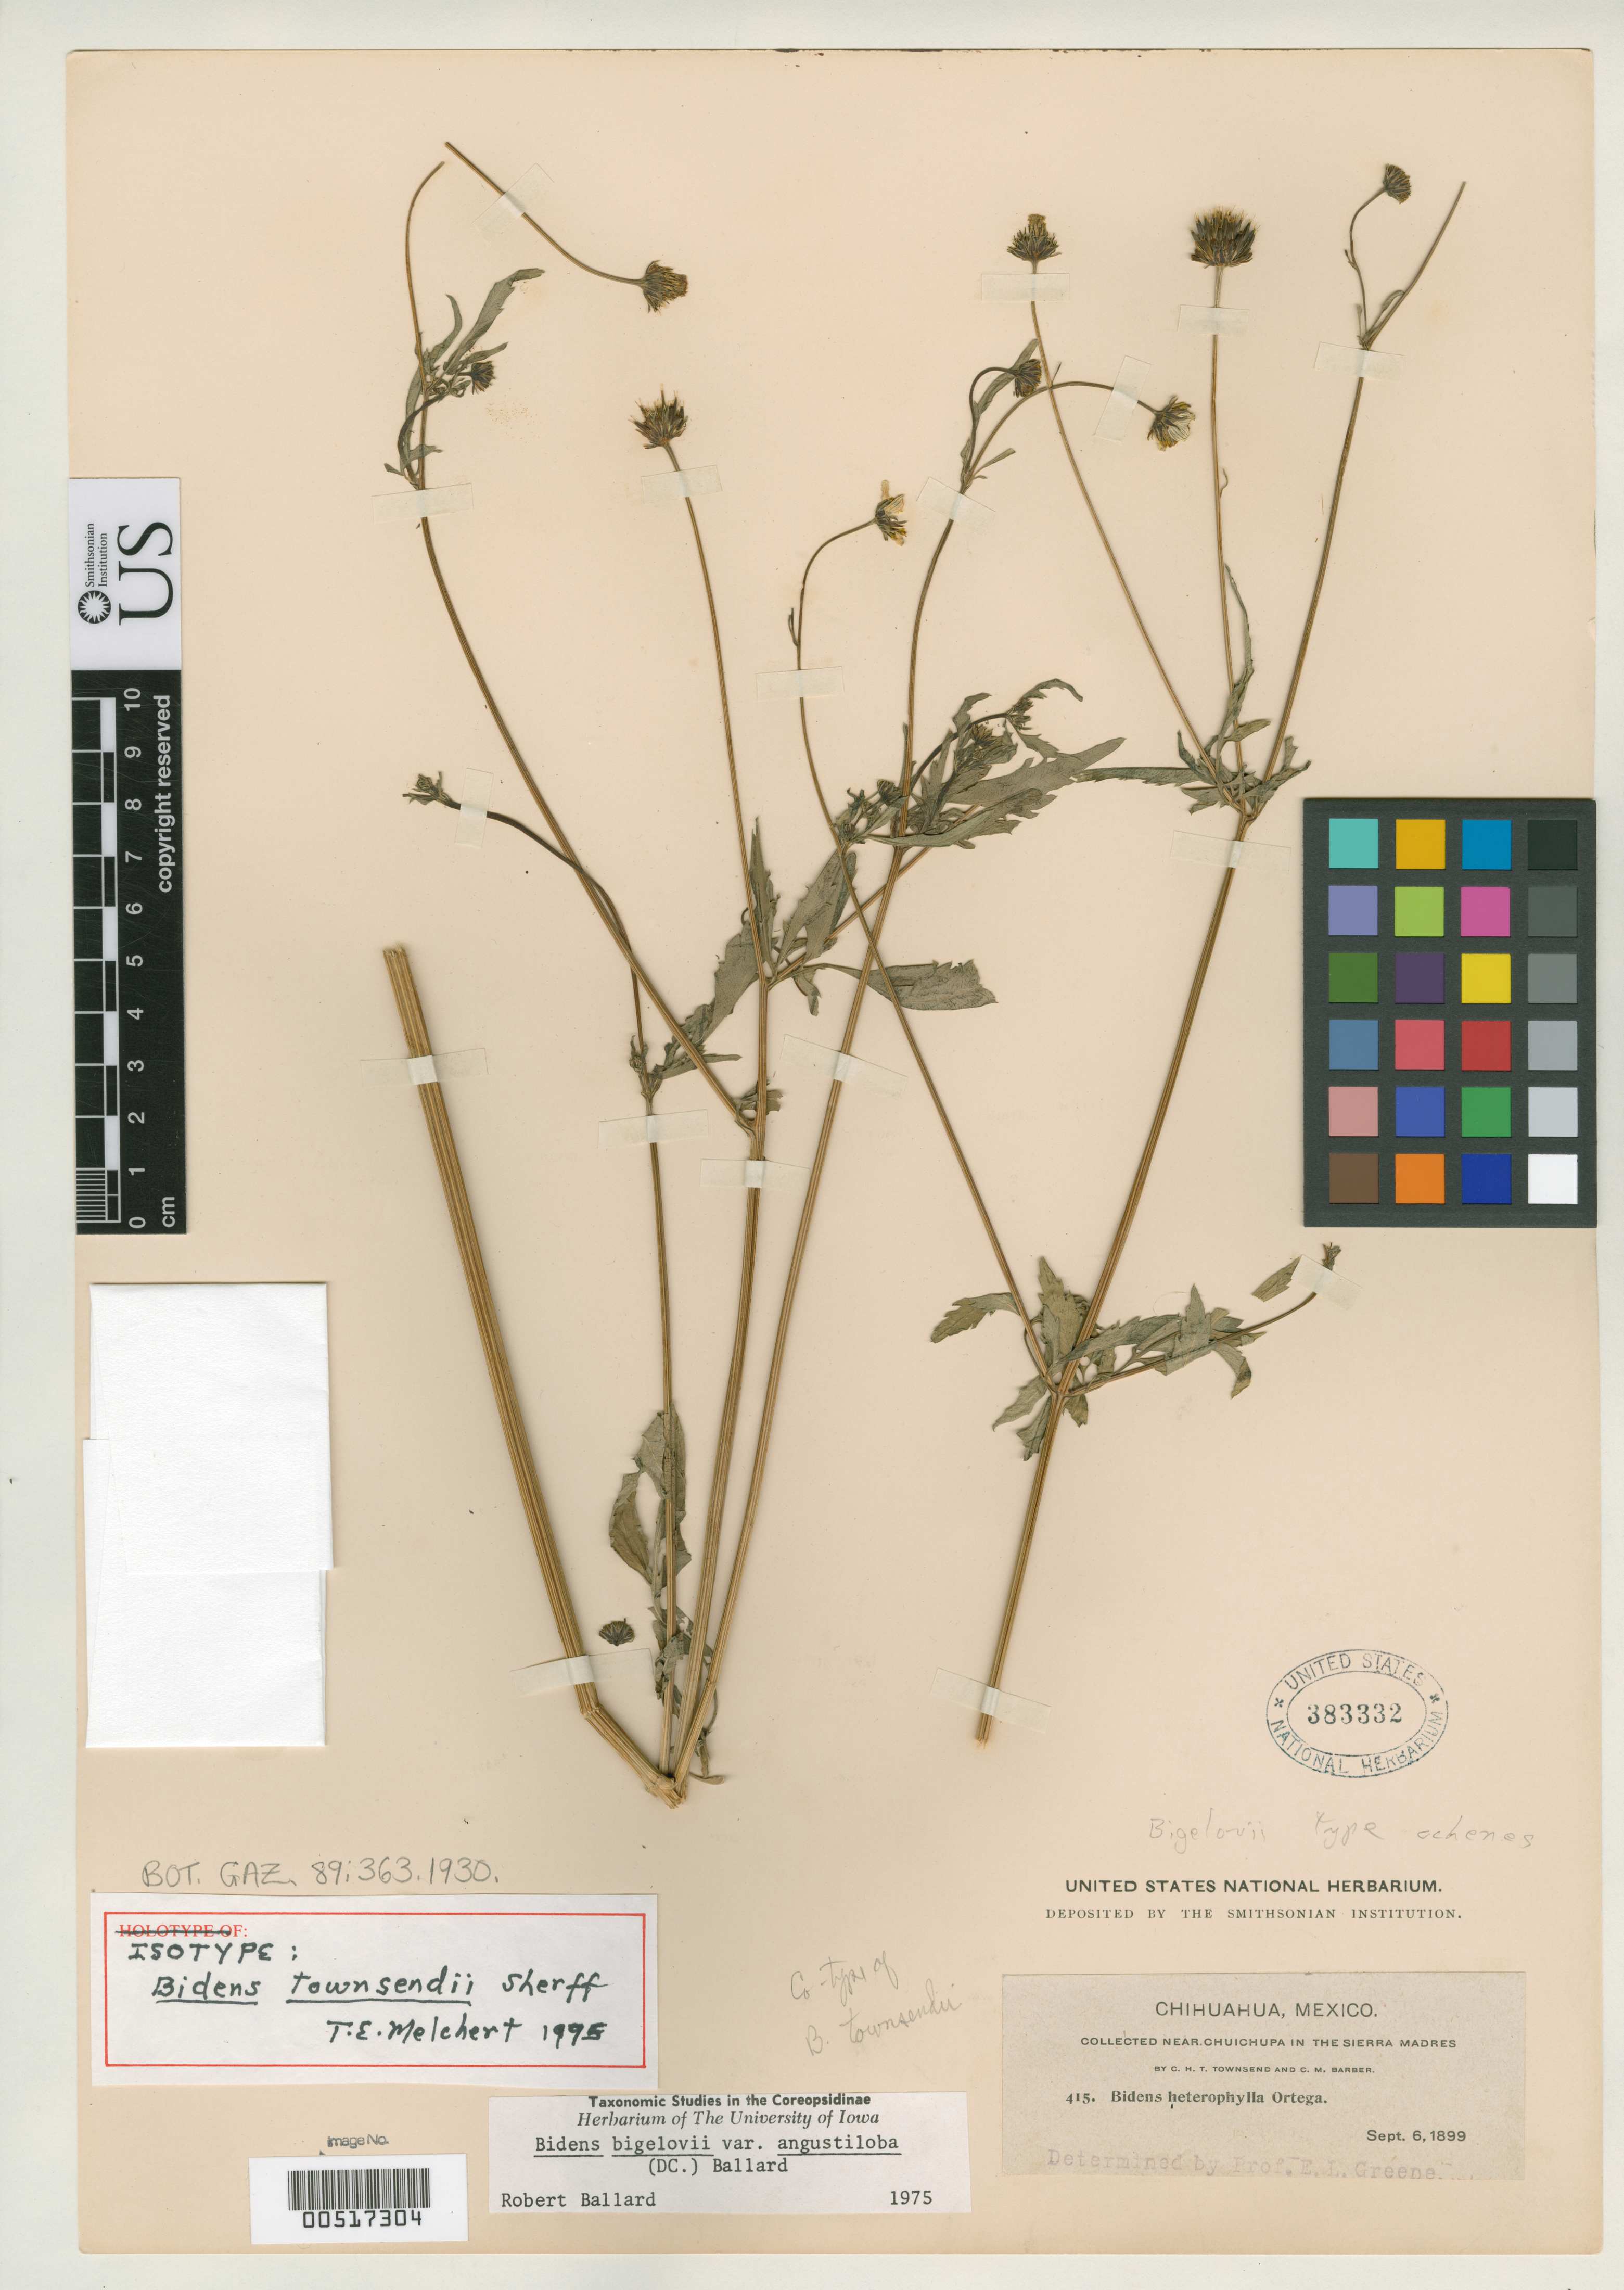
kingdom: Plantae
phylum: Tracheophyta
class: Magnoliopsida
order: Asterales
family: Asteraceae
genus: Bidens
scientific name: Bidens townsendii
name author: Sherff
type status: Isotype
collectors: C. H. T. Townsend & C. Barber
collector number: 415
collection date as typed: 06 Sep 1899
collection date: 1899-09-06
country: Mexico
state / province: Chihuahua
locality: Near Chuichupa, in Sierra Madres.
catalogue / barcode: US 383332